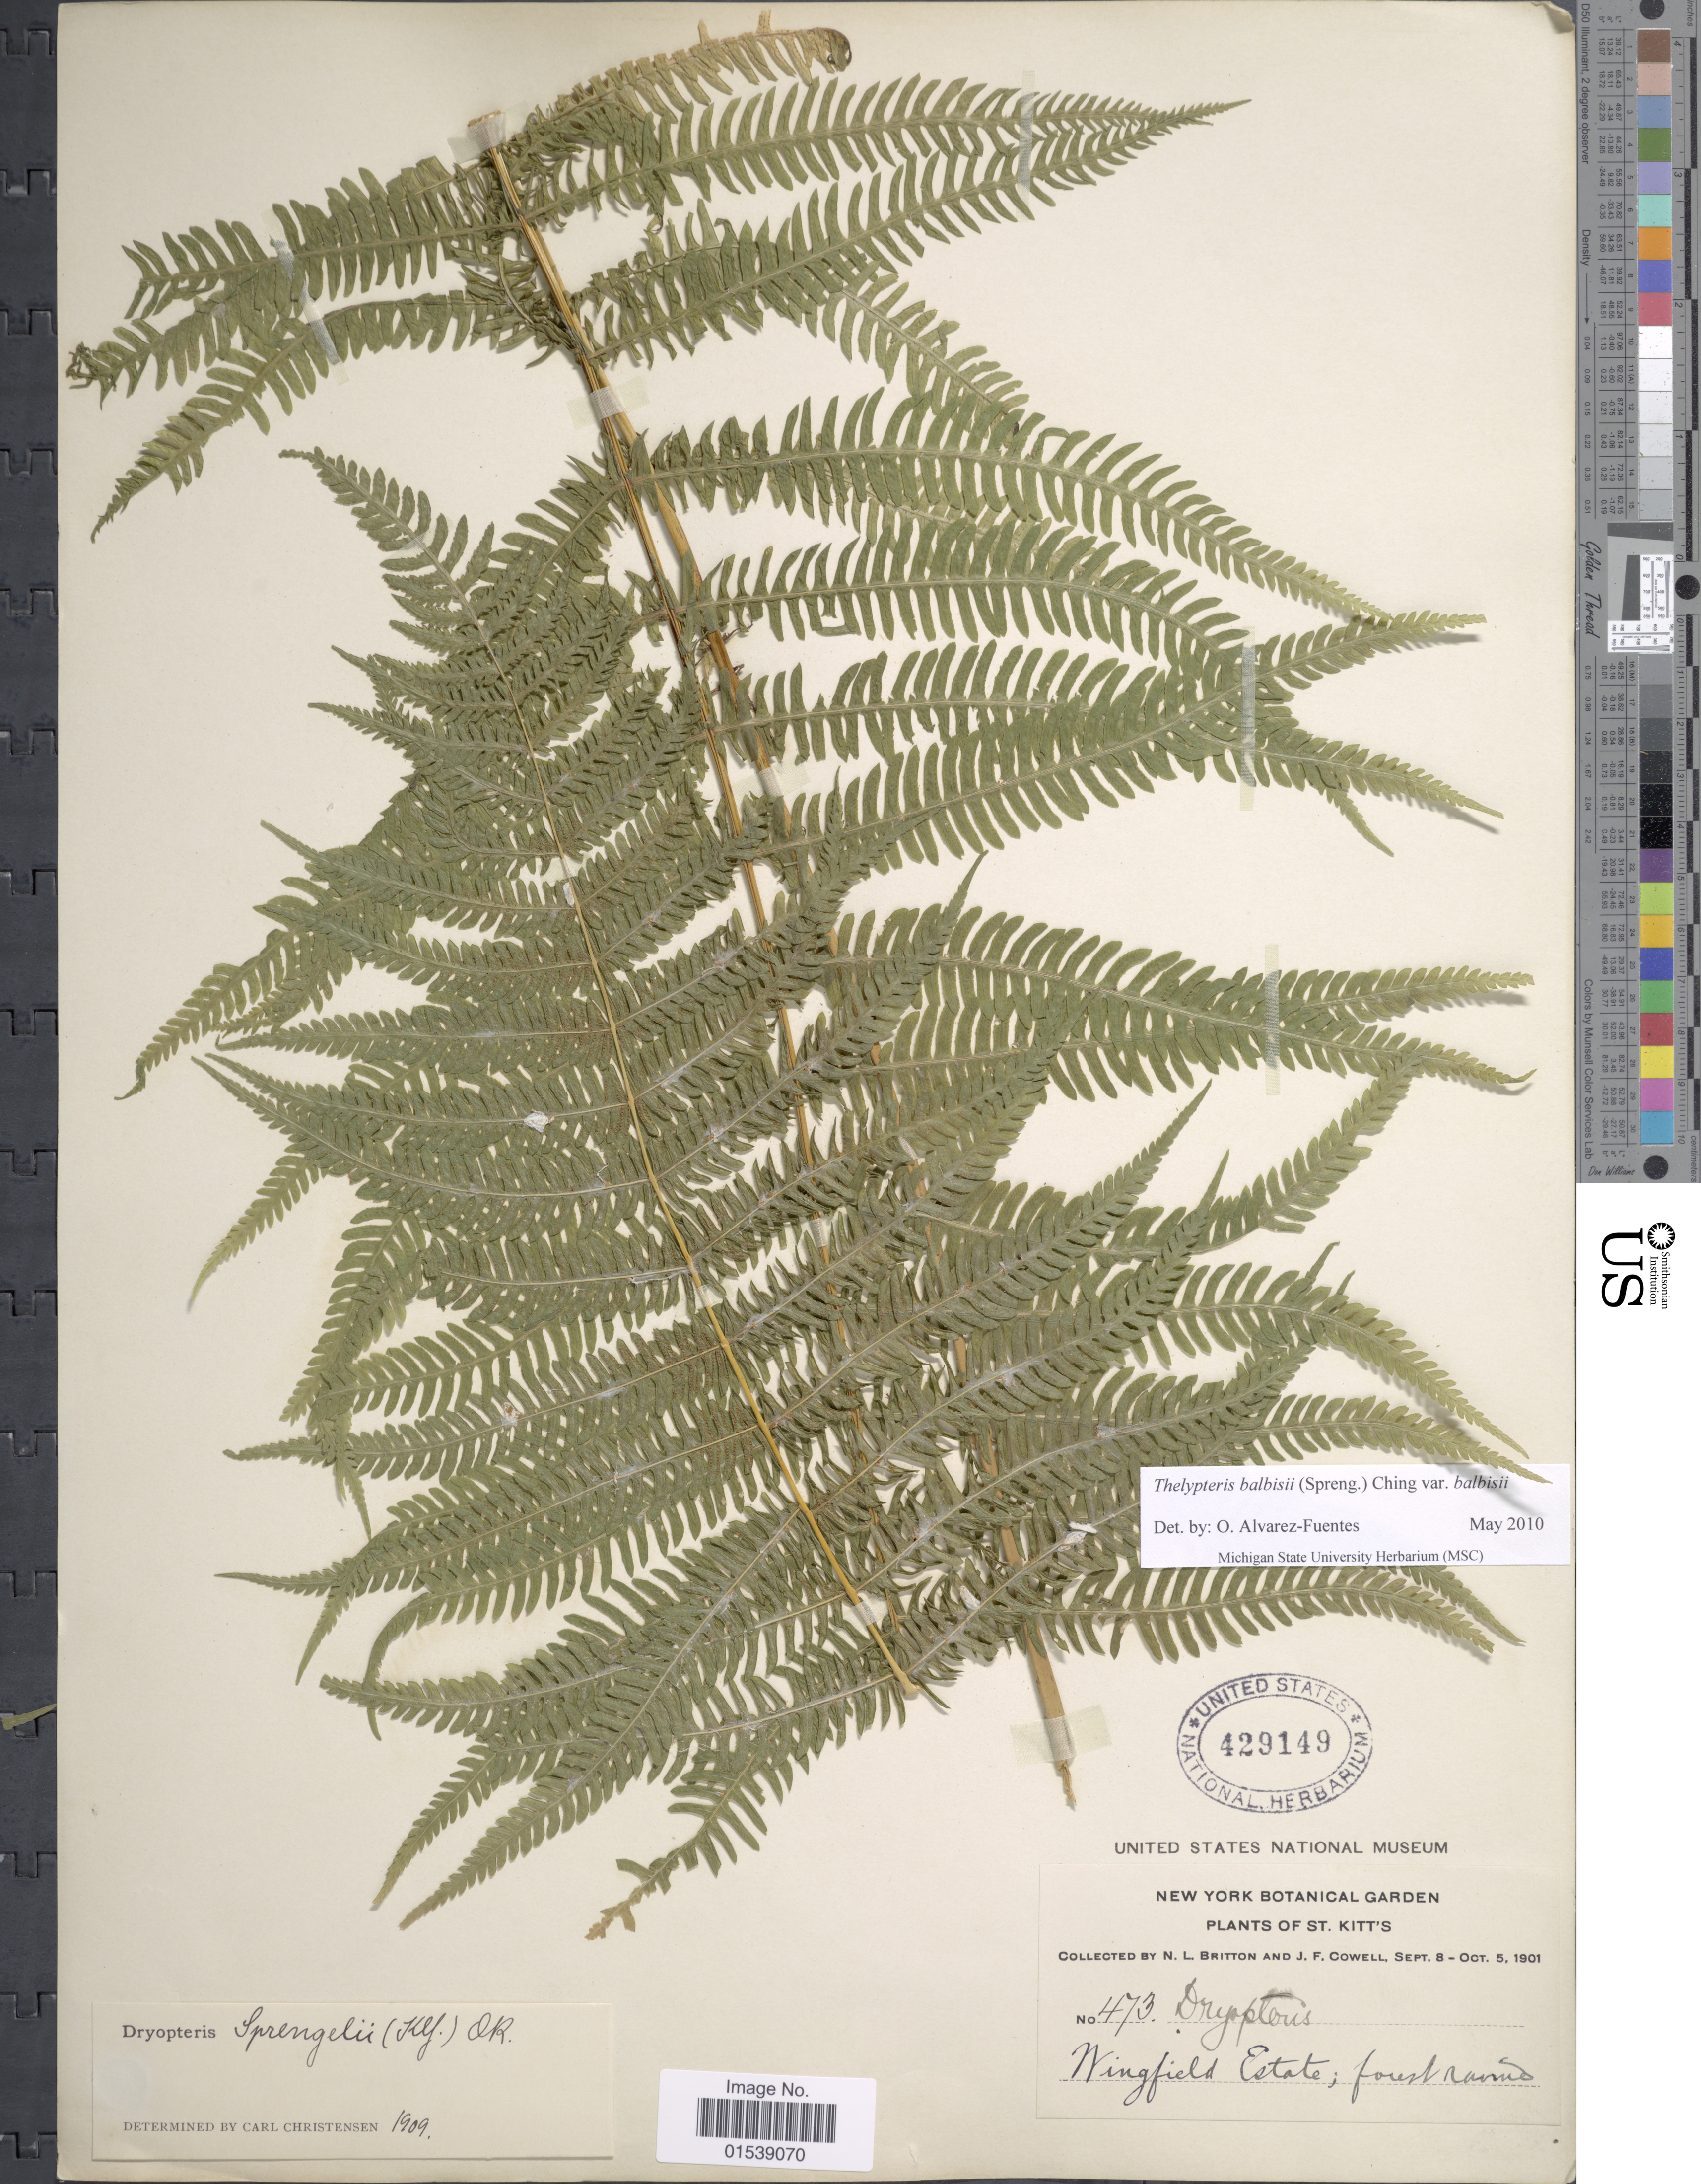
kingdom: Plantae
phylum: Tracheophyta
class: Polypodiopsida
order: Polypodiales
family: Thelypteridaceae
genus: Amauropelta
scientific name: Amauropelta balbisii (Spreng.) comb. nov., ined. 2015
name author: (Spreng.)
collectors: N. Britton & J. F. Cowell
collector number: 473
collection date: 1901-09-08/1901-10-05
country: St. Christopher-Nevis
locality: St. Kitt's, Wingfield Estate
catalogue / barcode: US 429149